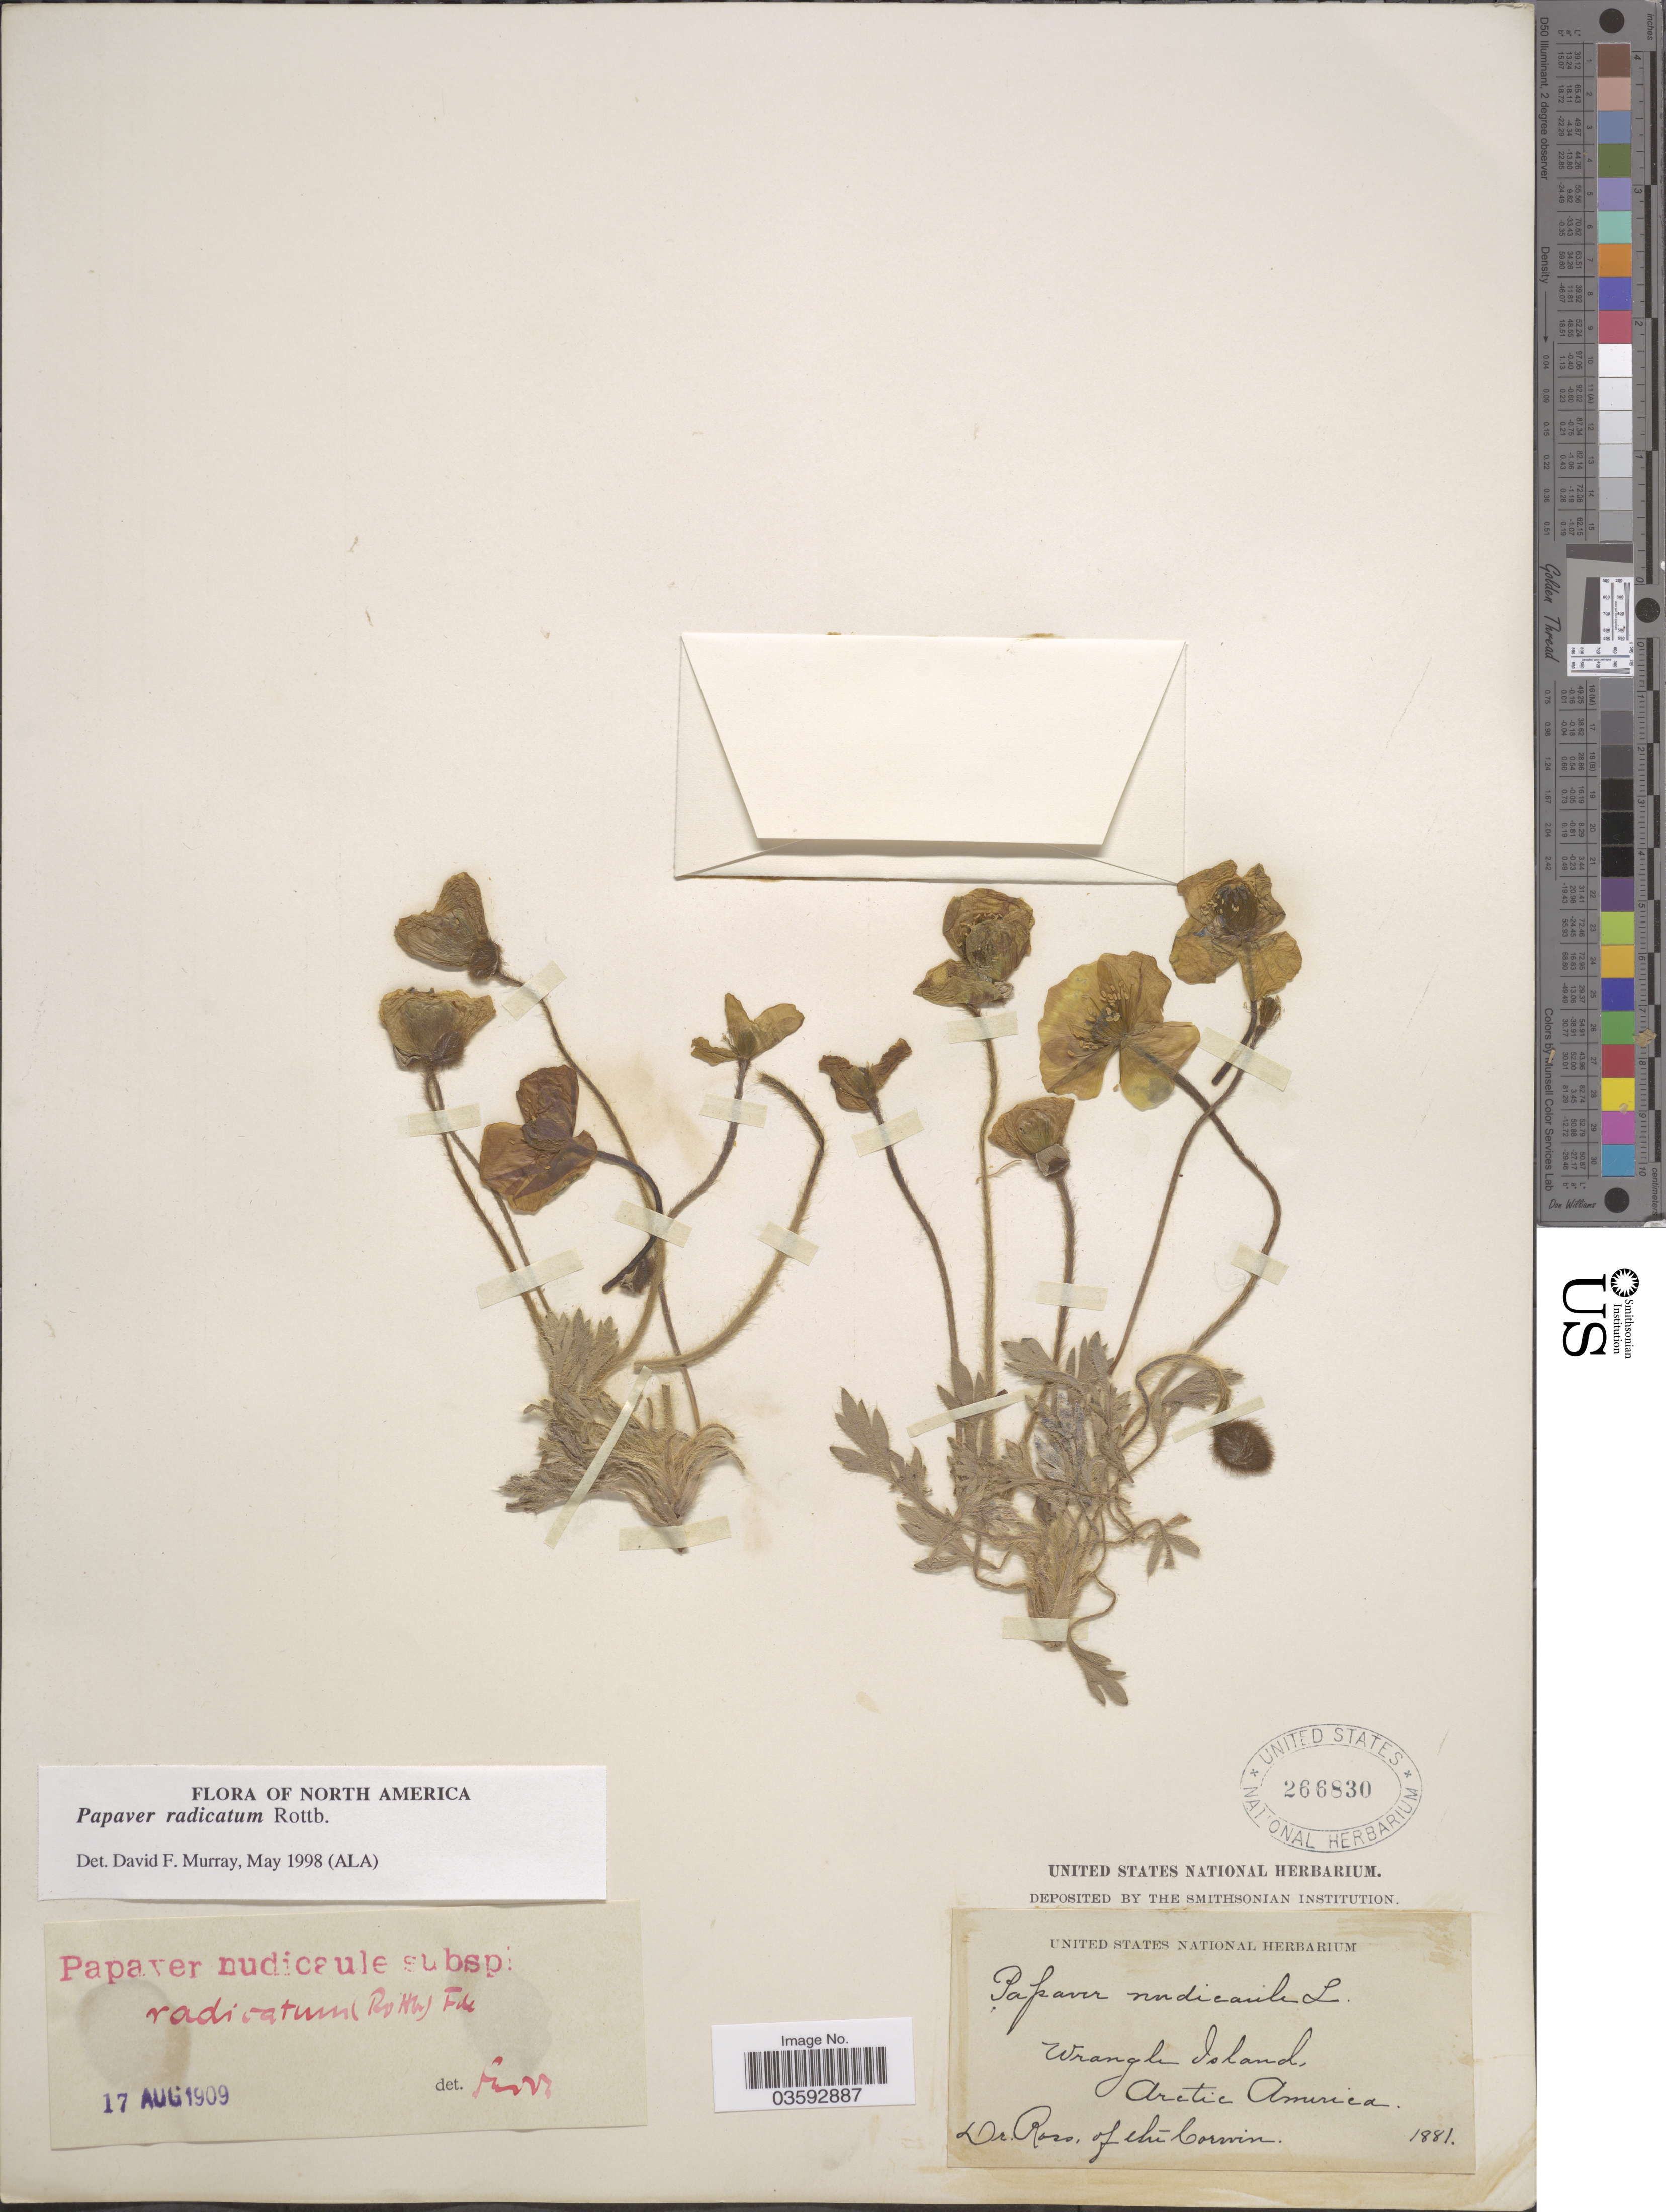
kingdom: Plantae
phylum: Tracheophyta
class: Magnoliopsida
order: Ranunculales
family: Papaveraceae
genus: Papaver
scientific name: Papaver radicatum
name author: Rottb.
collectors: Ross of the Corwin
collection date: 1881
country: Russian Federation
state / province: Chukotka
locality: Wrangle Island, Arctic America.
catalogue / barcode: US 266830